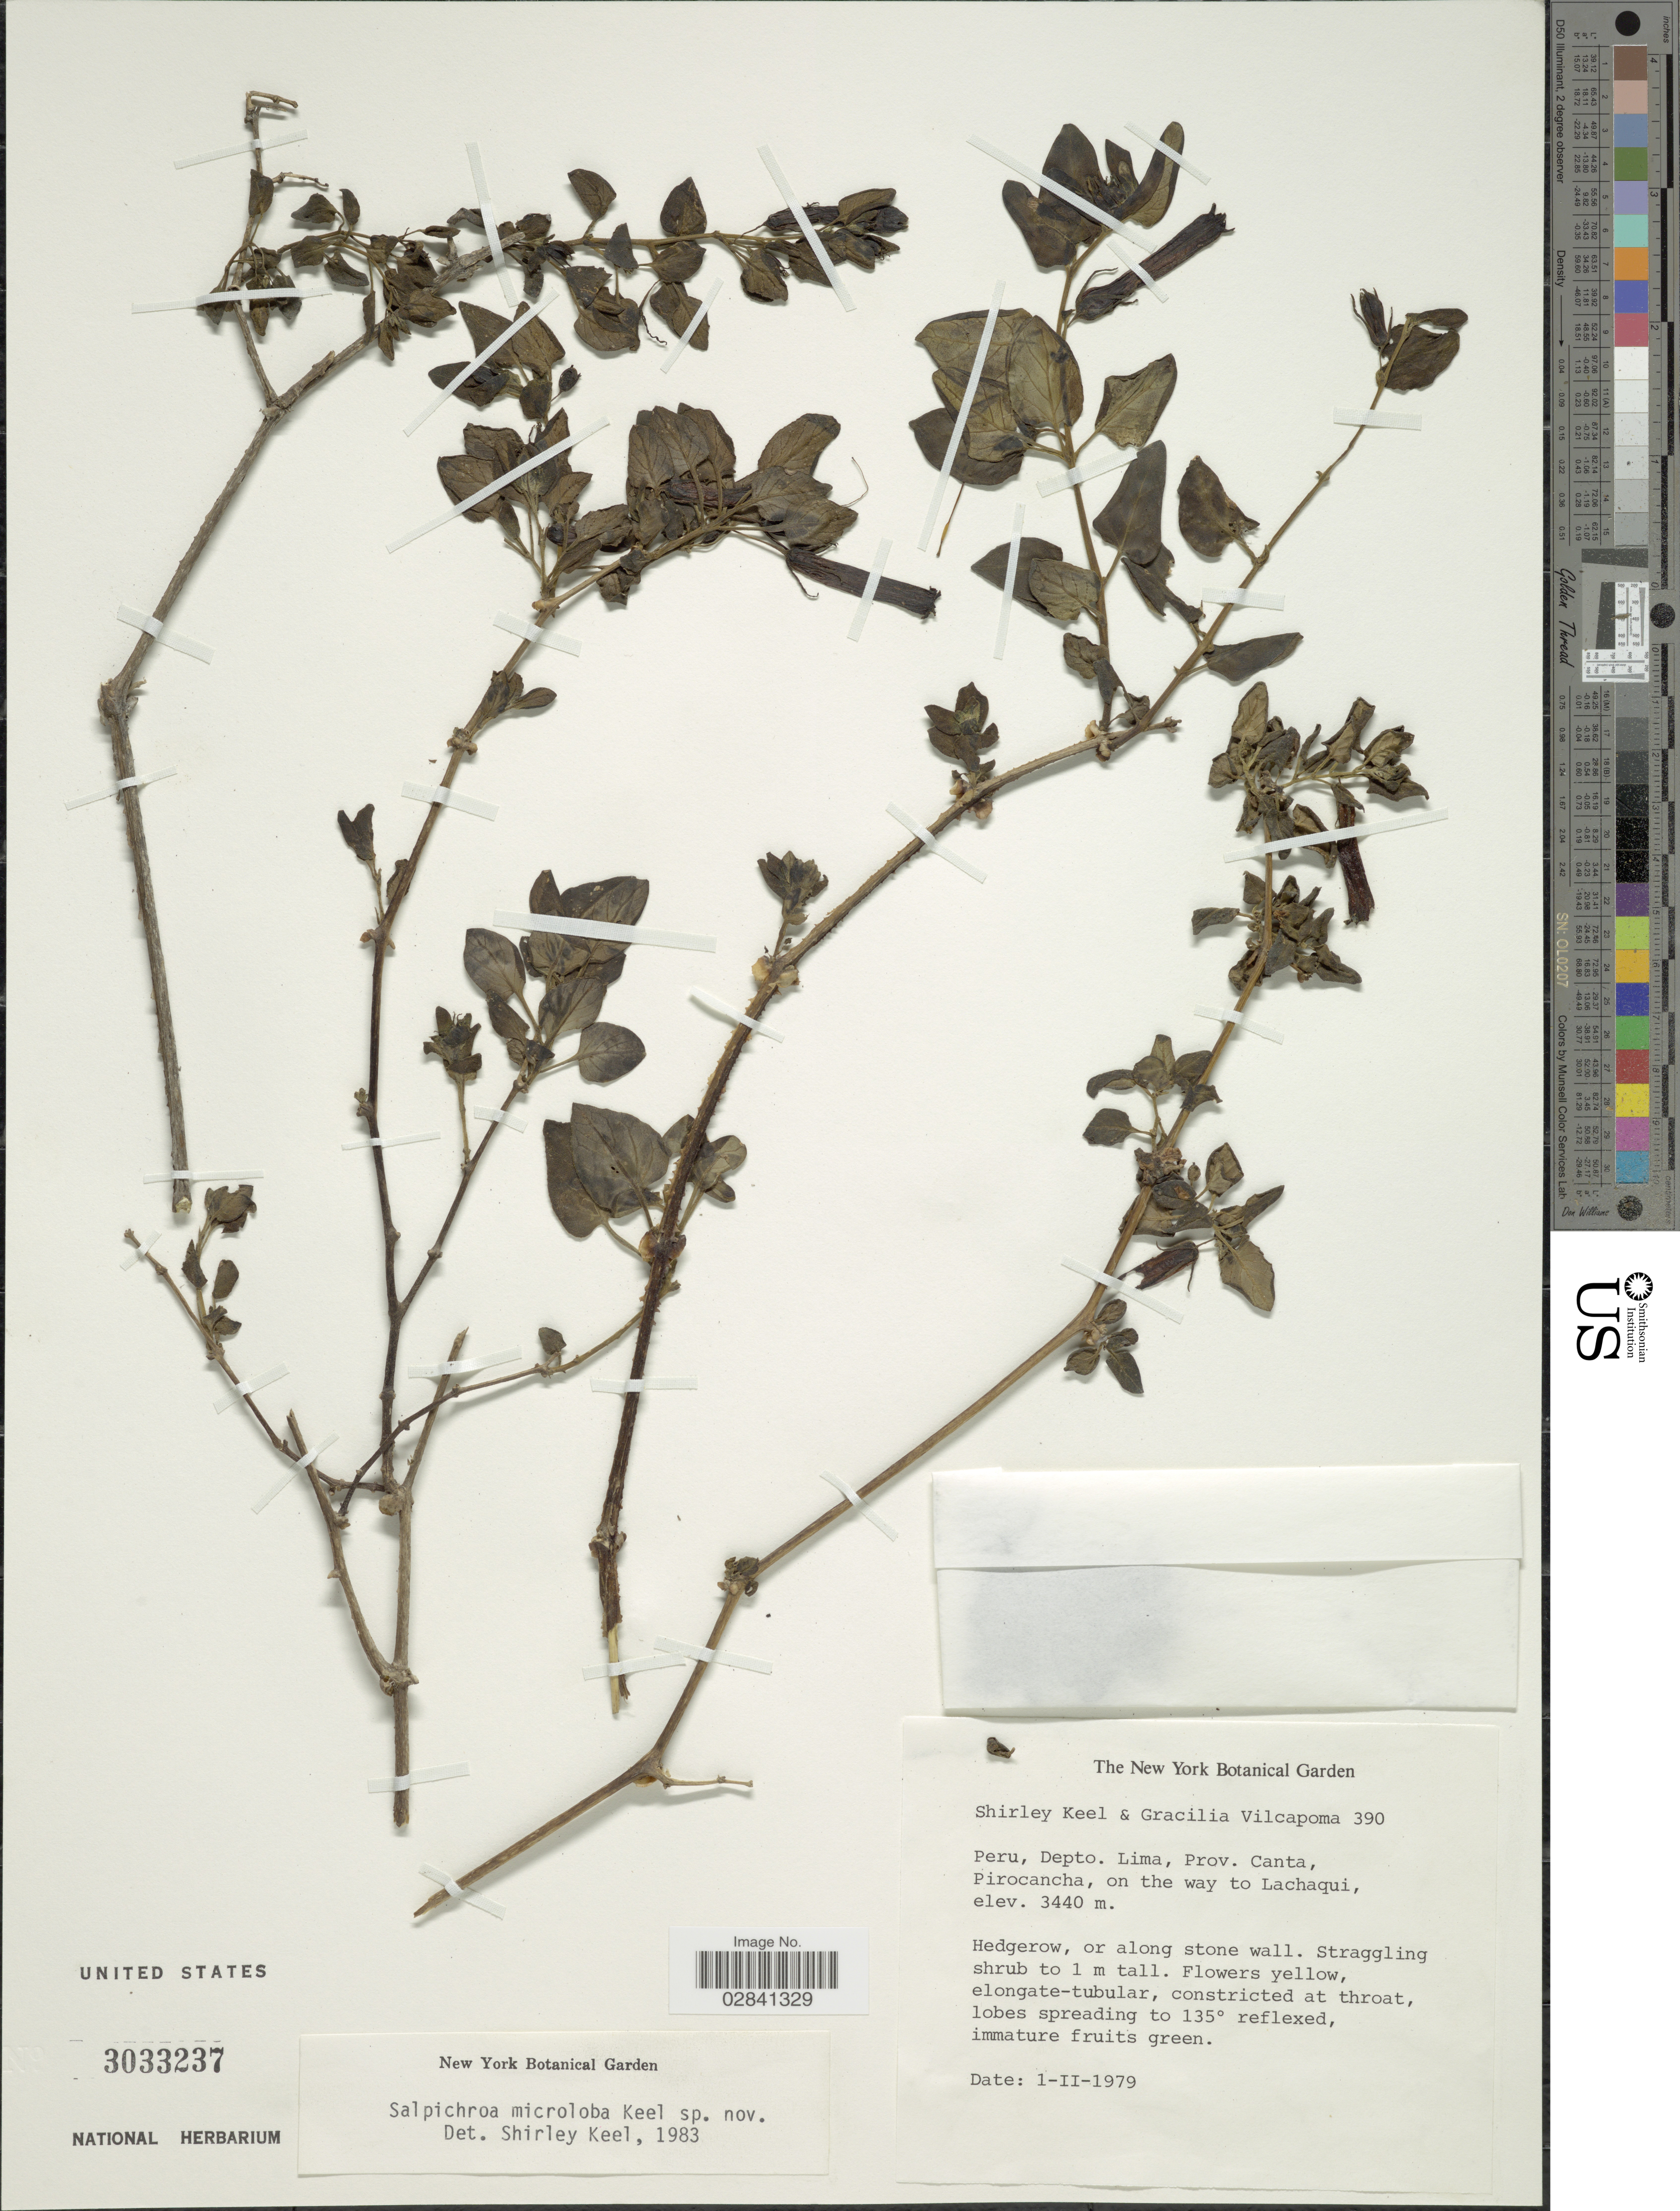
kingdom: Plantae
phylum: Tracheophyta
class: Magnoliopsida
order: Solanales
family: Solanaceae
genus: Salpichroa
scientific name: Salpichroa microloba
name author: Keel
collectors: S. Keel & G. Vilcapoma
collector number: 390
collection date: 1979-02-01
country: Peru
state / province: Lima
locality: Depto. Lima, Prov. Canta. Pirocancha, on the way to Lachaqui.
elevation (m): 3440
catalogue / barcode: US 3033237